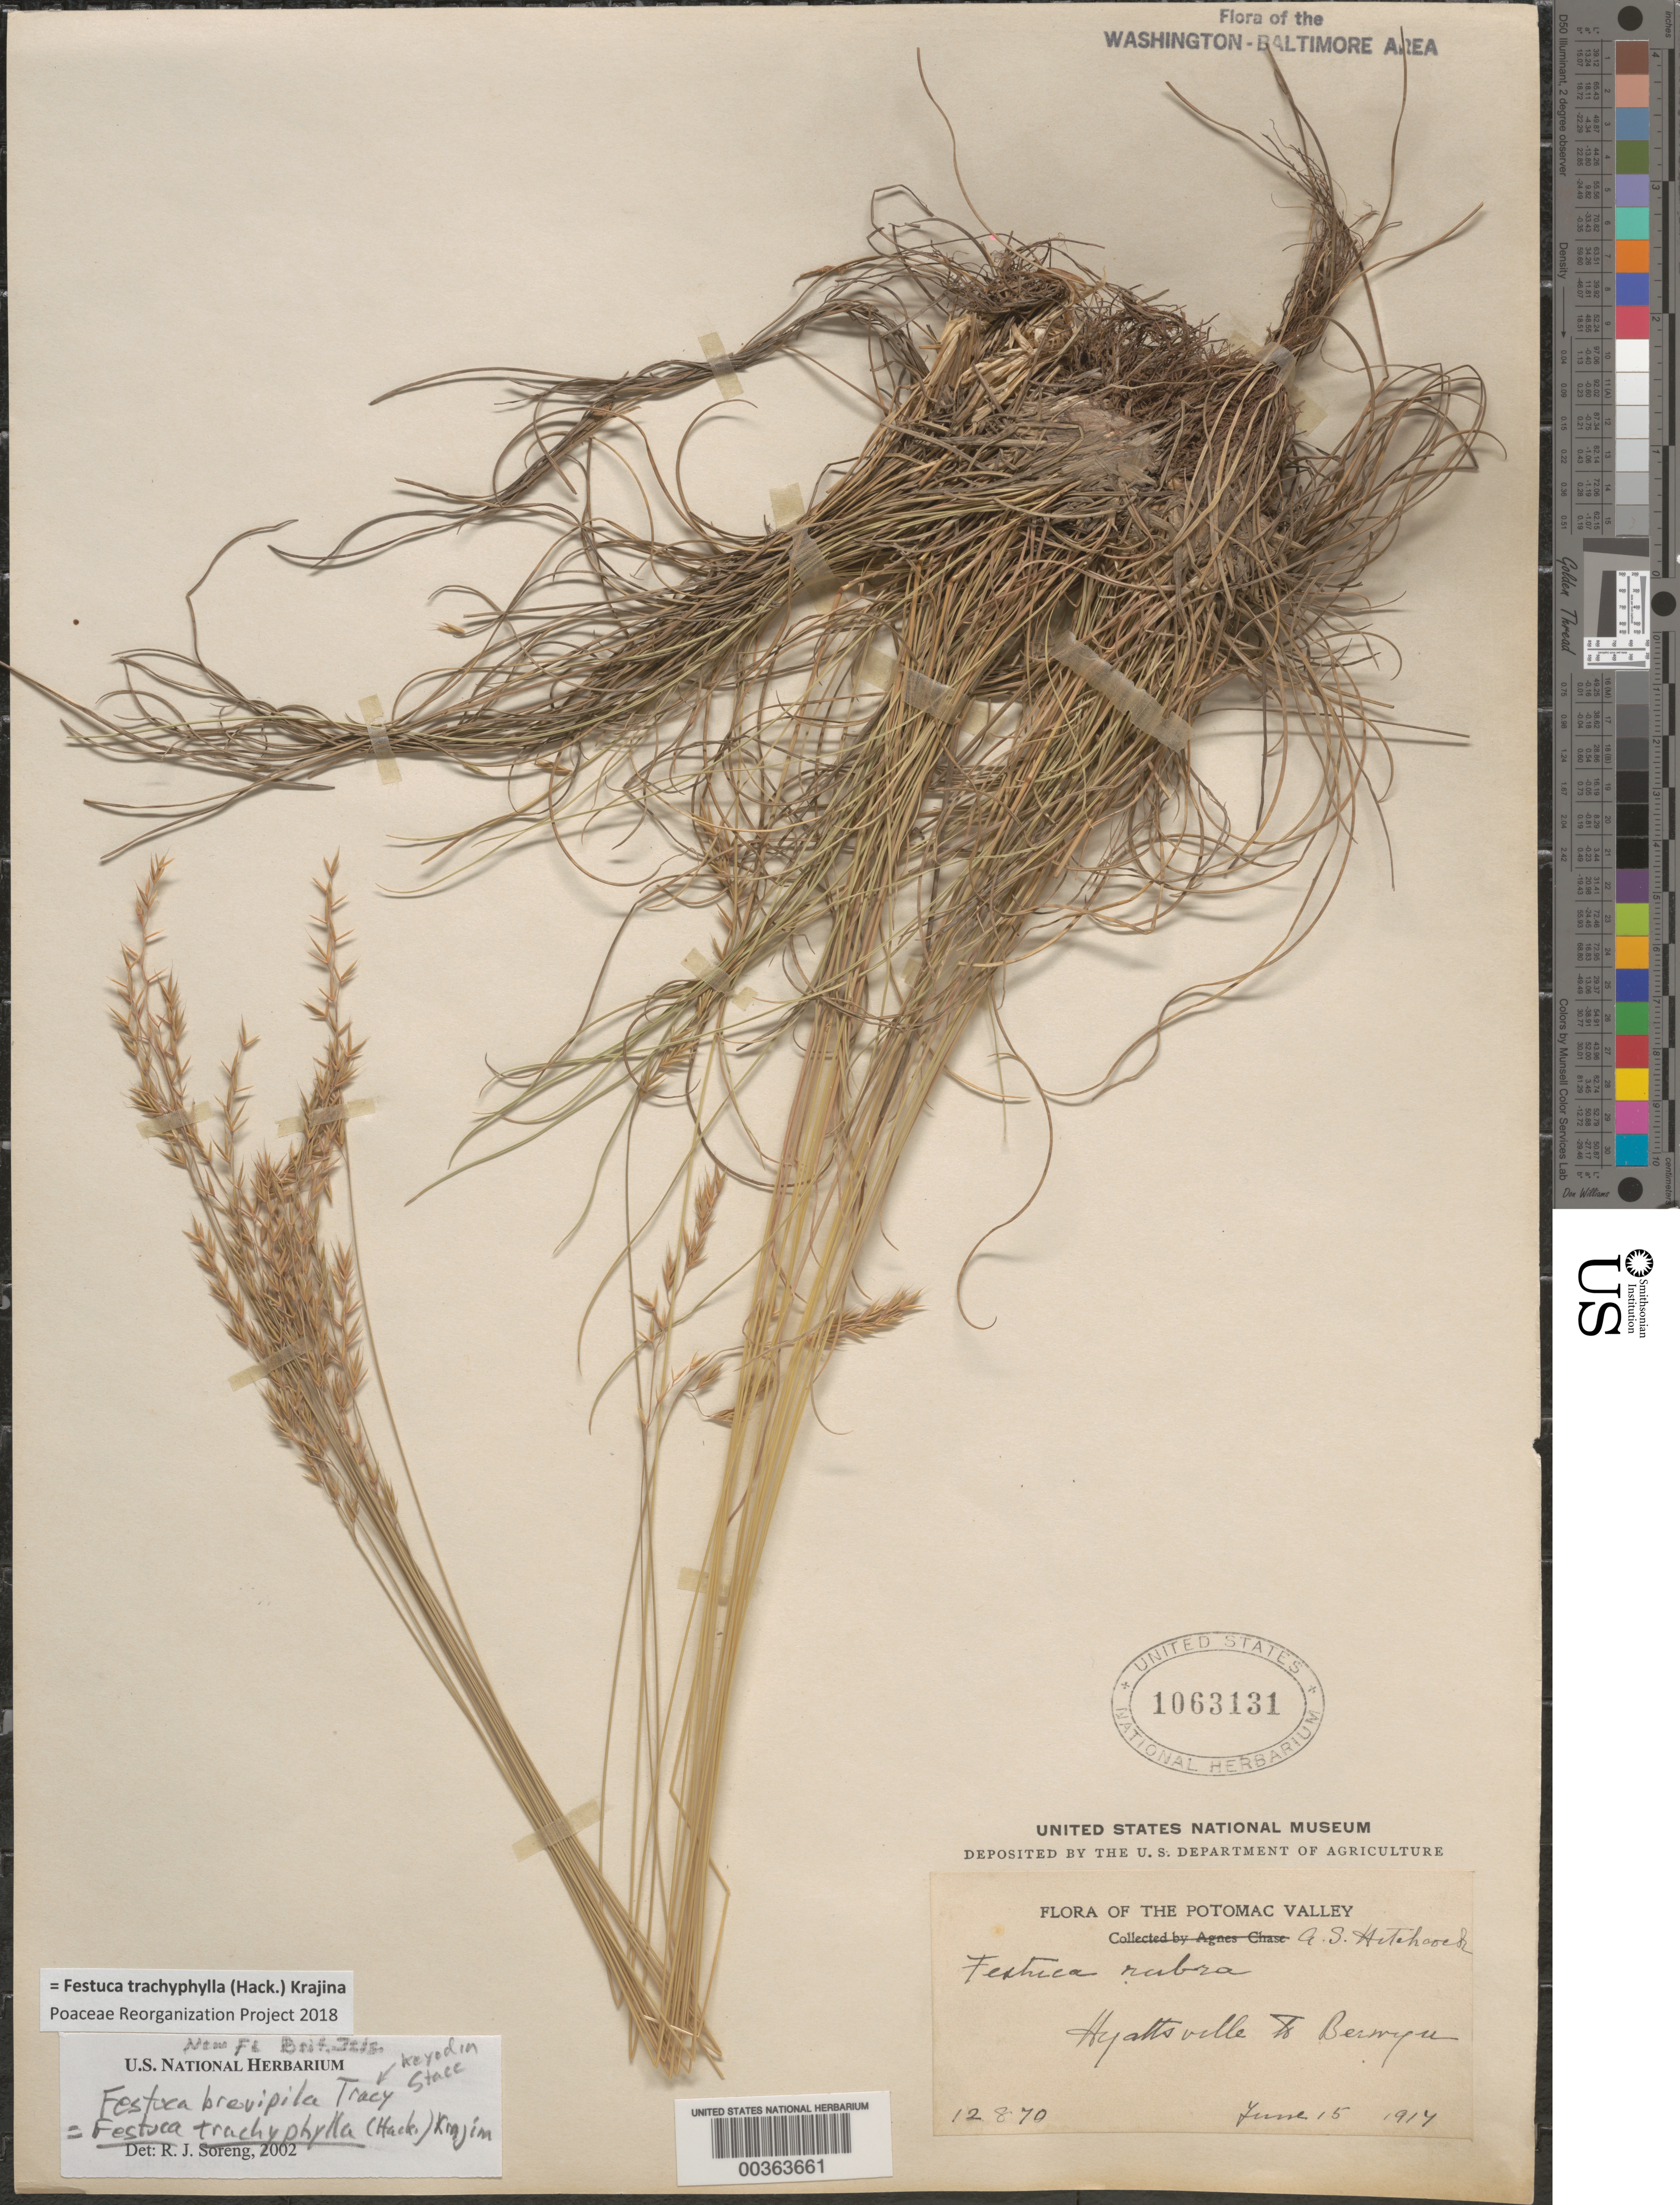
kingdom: Plantae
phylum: Tracheophyta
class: Liliopsida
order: Poales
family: Poaceae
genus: Festuca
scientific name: Festuca trachyphylla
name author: (Hack.) Krajina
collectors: A. S. Hitchcock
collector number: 12870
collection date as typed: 1883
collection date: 1883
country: United States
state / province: Maryland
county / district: Prince George's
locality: Hyattsville, to Berwyn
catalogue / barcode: US 1063131